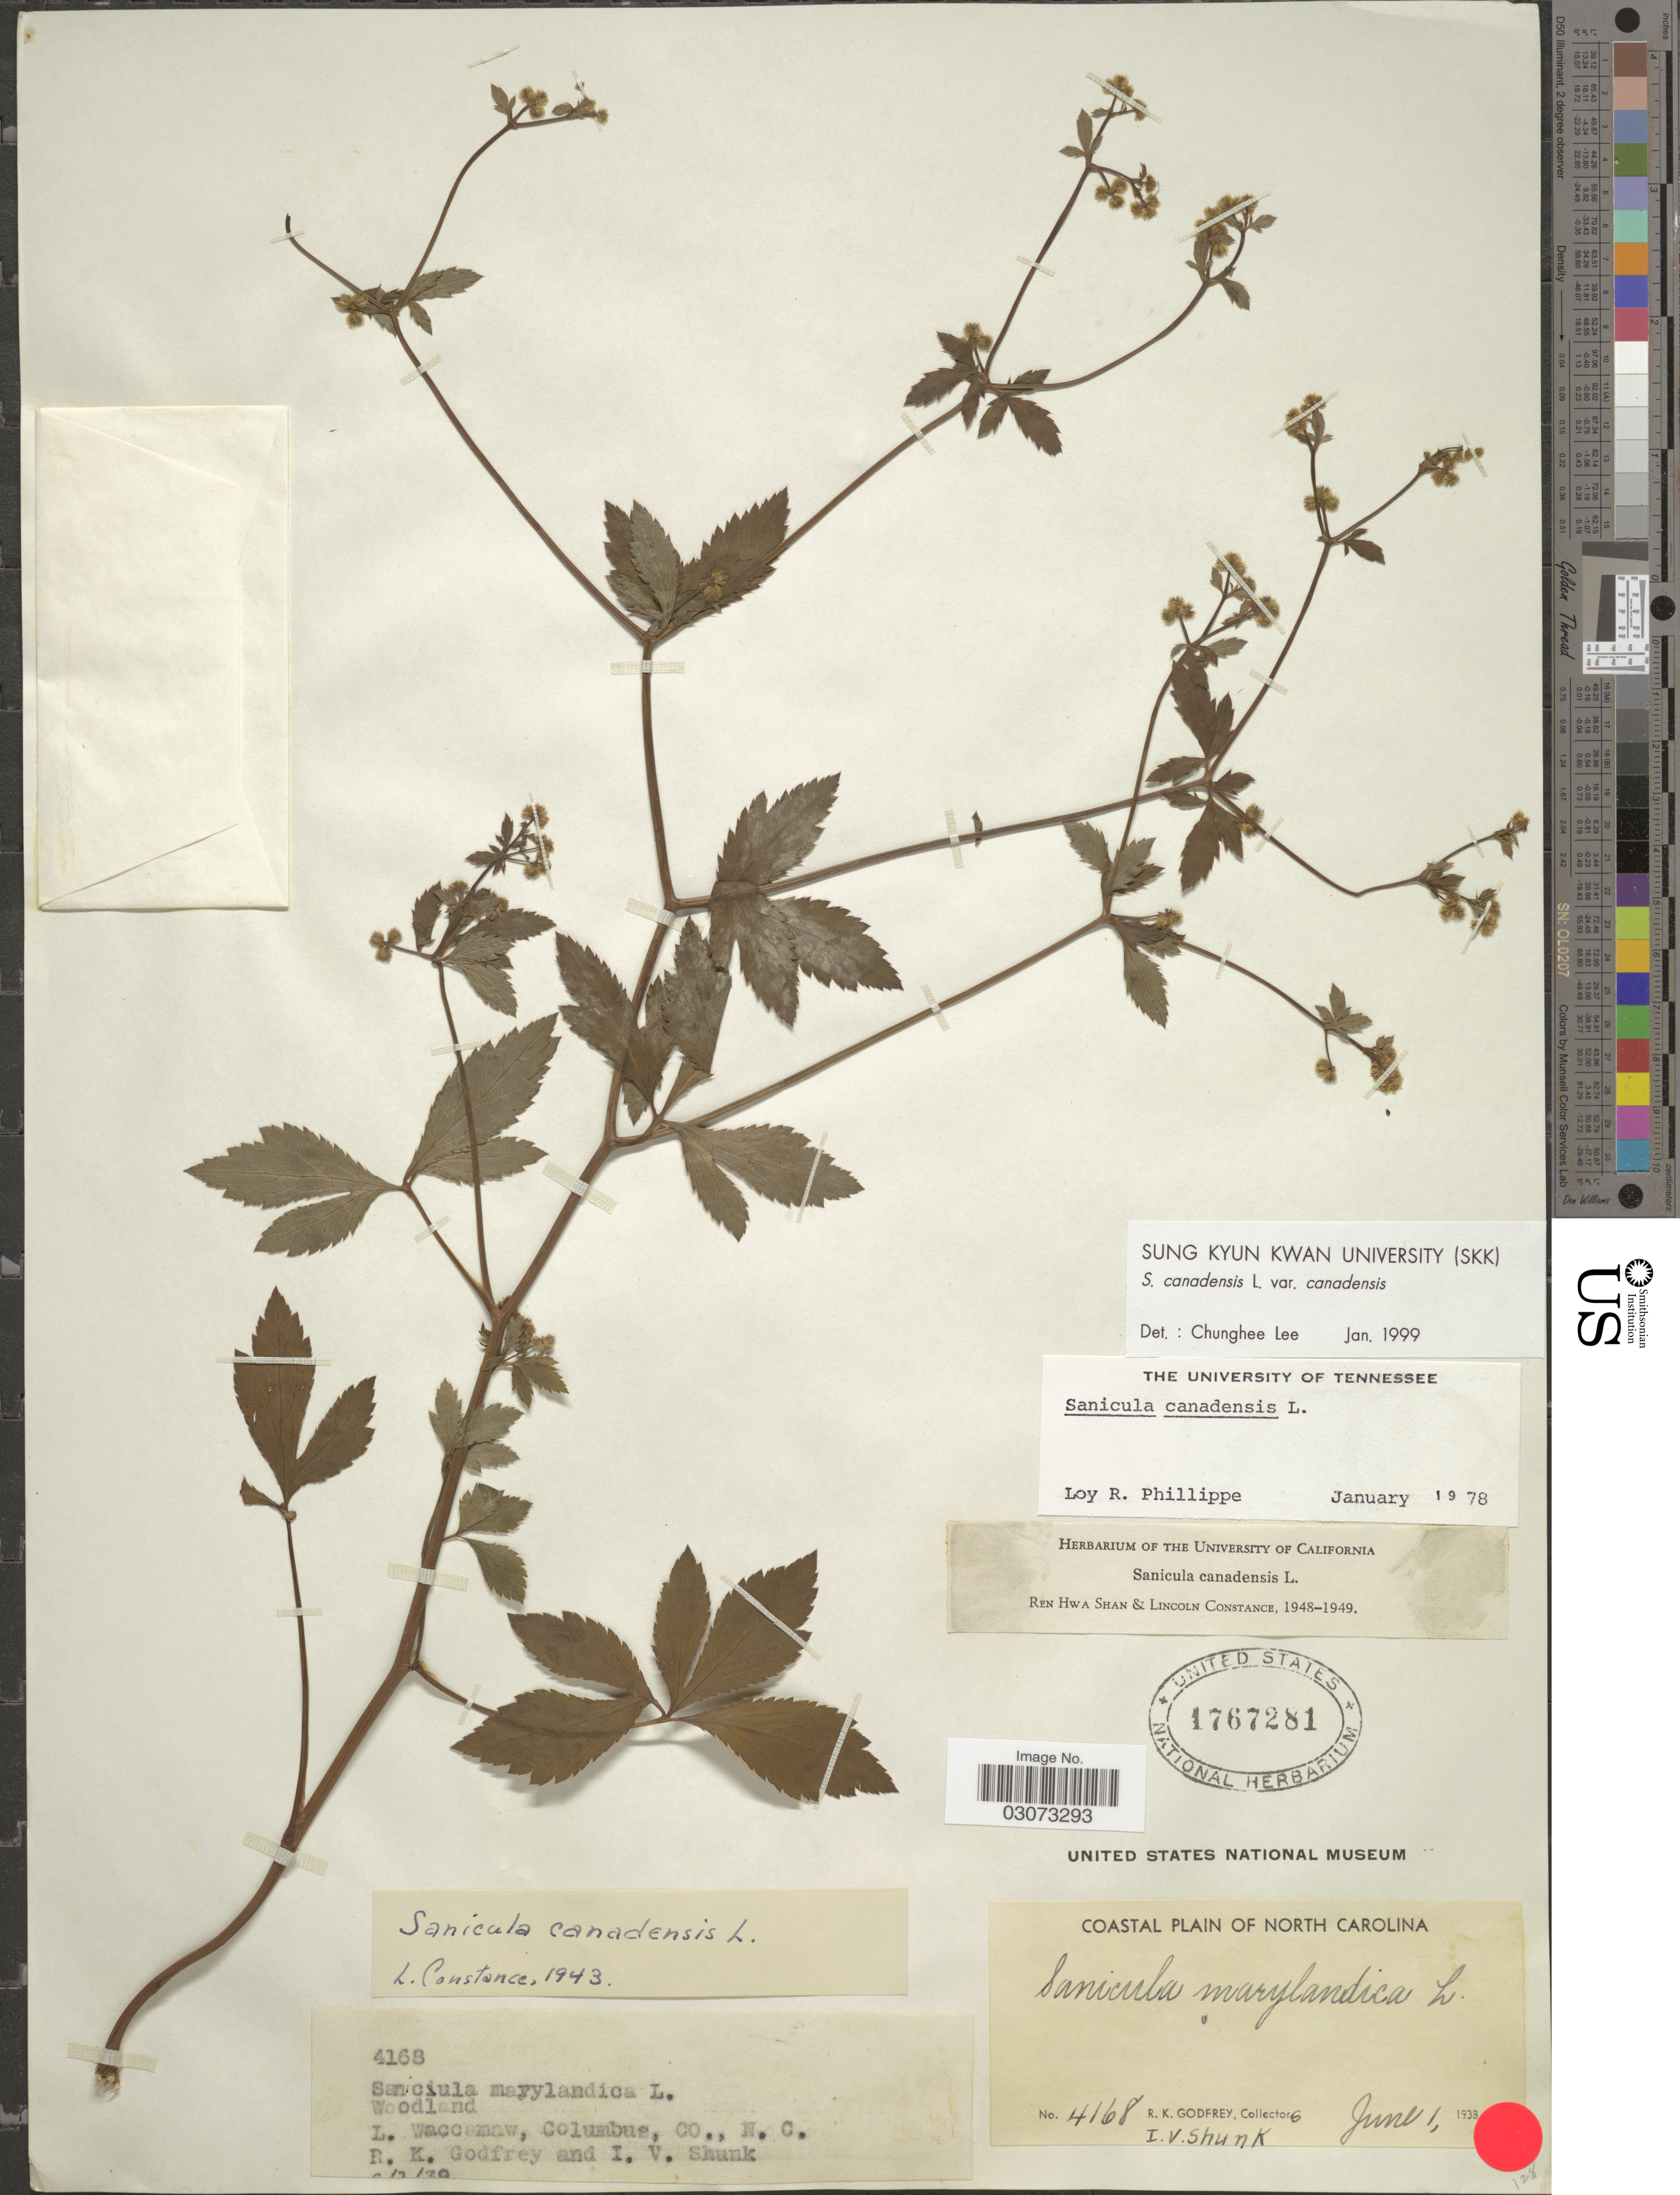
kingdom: Plantae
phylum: Tracheophyta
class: Magnoliopsida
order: Apiales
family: Apiaceae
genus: Sanicula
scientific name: Sanicula canadensis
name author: L.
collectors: R. K. Godfrey & I. Shunk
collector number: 4168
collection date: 1938-06-01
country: United States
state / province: North Carolina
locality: Coastal Plain of North Carolina. L. Waccamaw, Columbus, Co.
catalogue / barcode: US 1767281